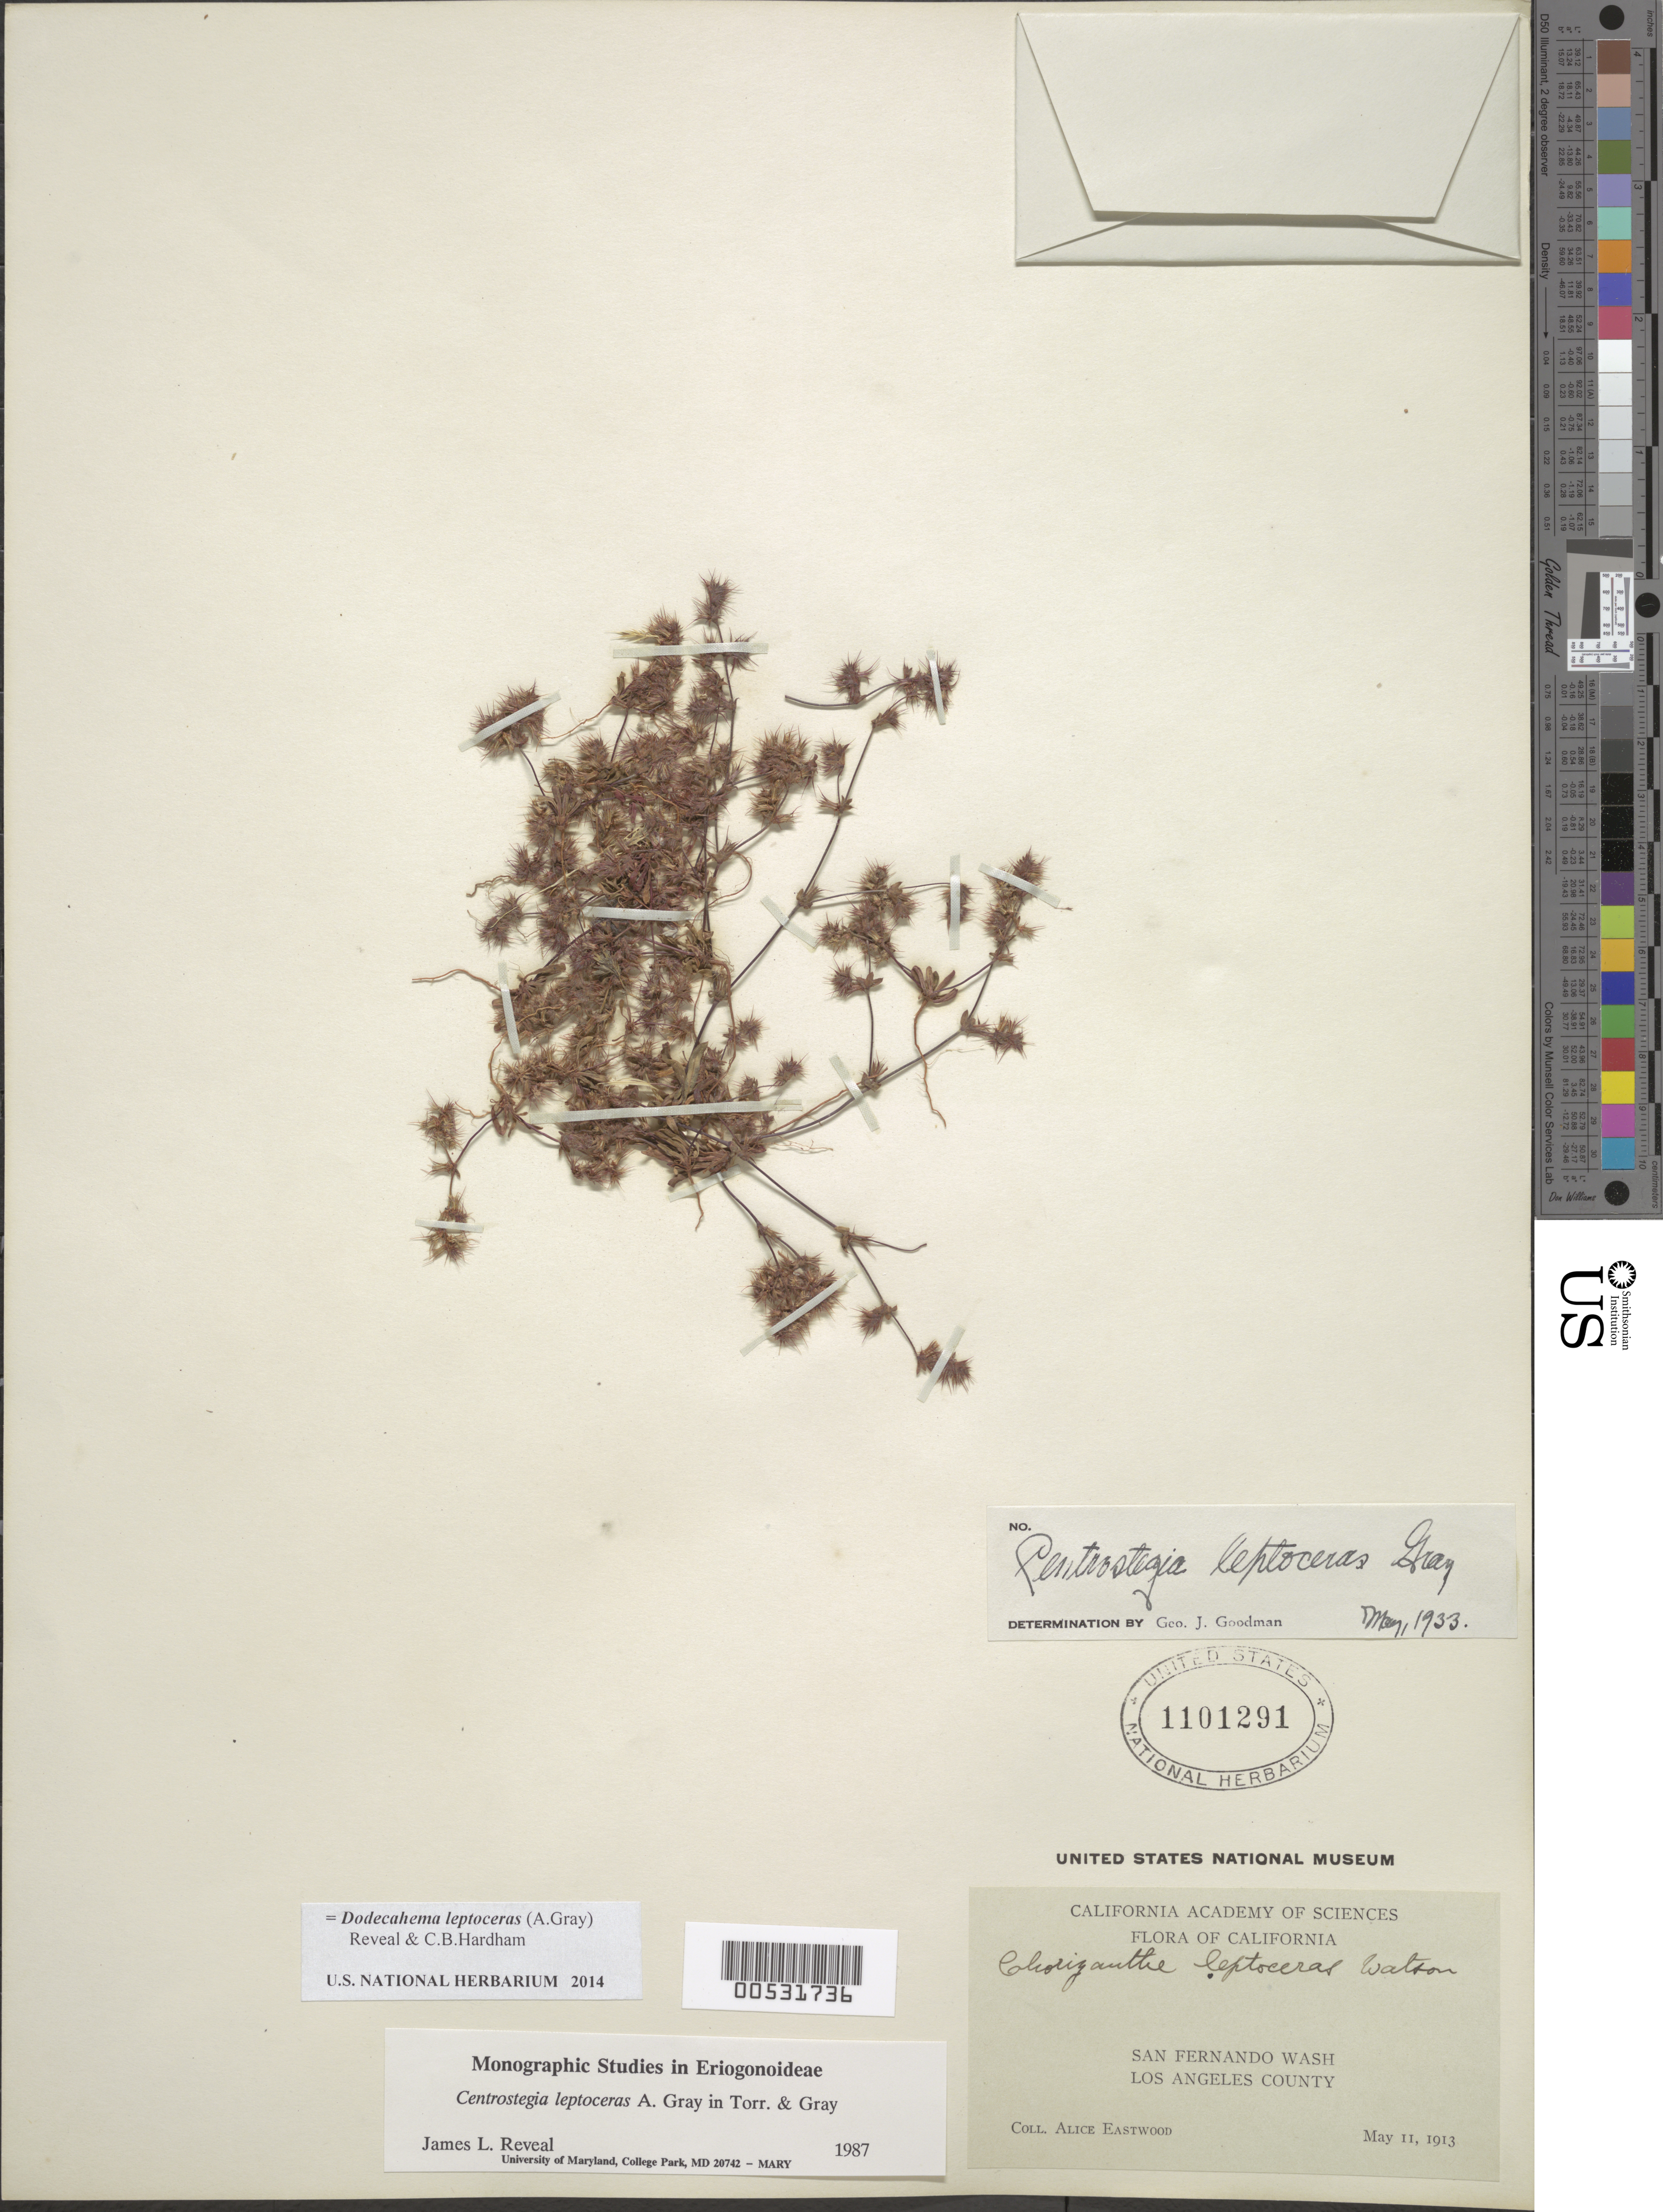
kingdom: Plantae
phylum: Tracheophyta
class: Magnoliopsida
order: Caryophyllales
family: Polygonaceae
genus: Dodecahema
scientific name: Dodecahema leptoceras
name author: (A. Gray) Reveal & Hardham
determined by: Reveal, James L.; Hardham, C. B.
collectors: A. Eastwood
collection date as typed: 11 May 1913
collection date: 1913-05-11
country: United States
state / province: California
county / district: Los Angeles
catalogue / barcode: US 1101291